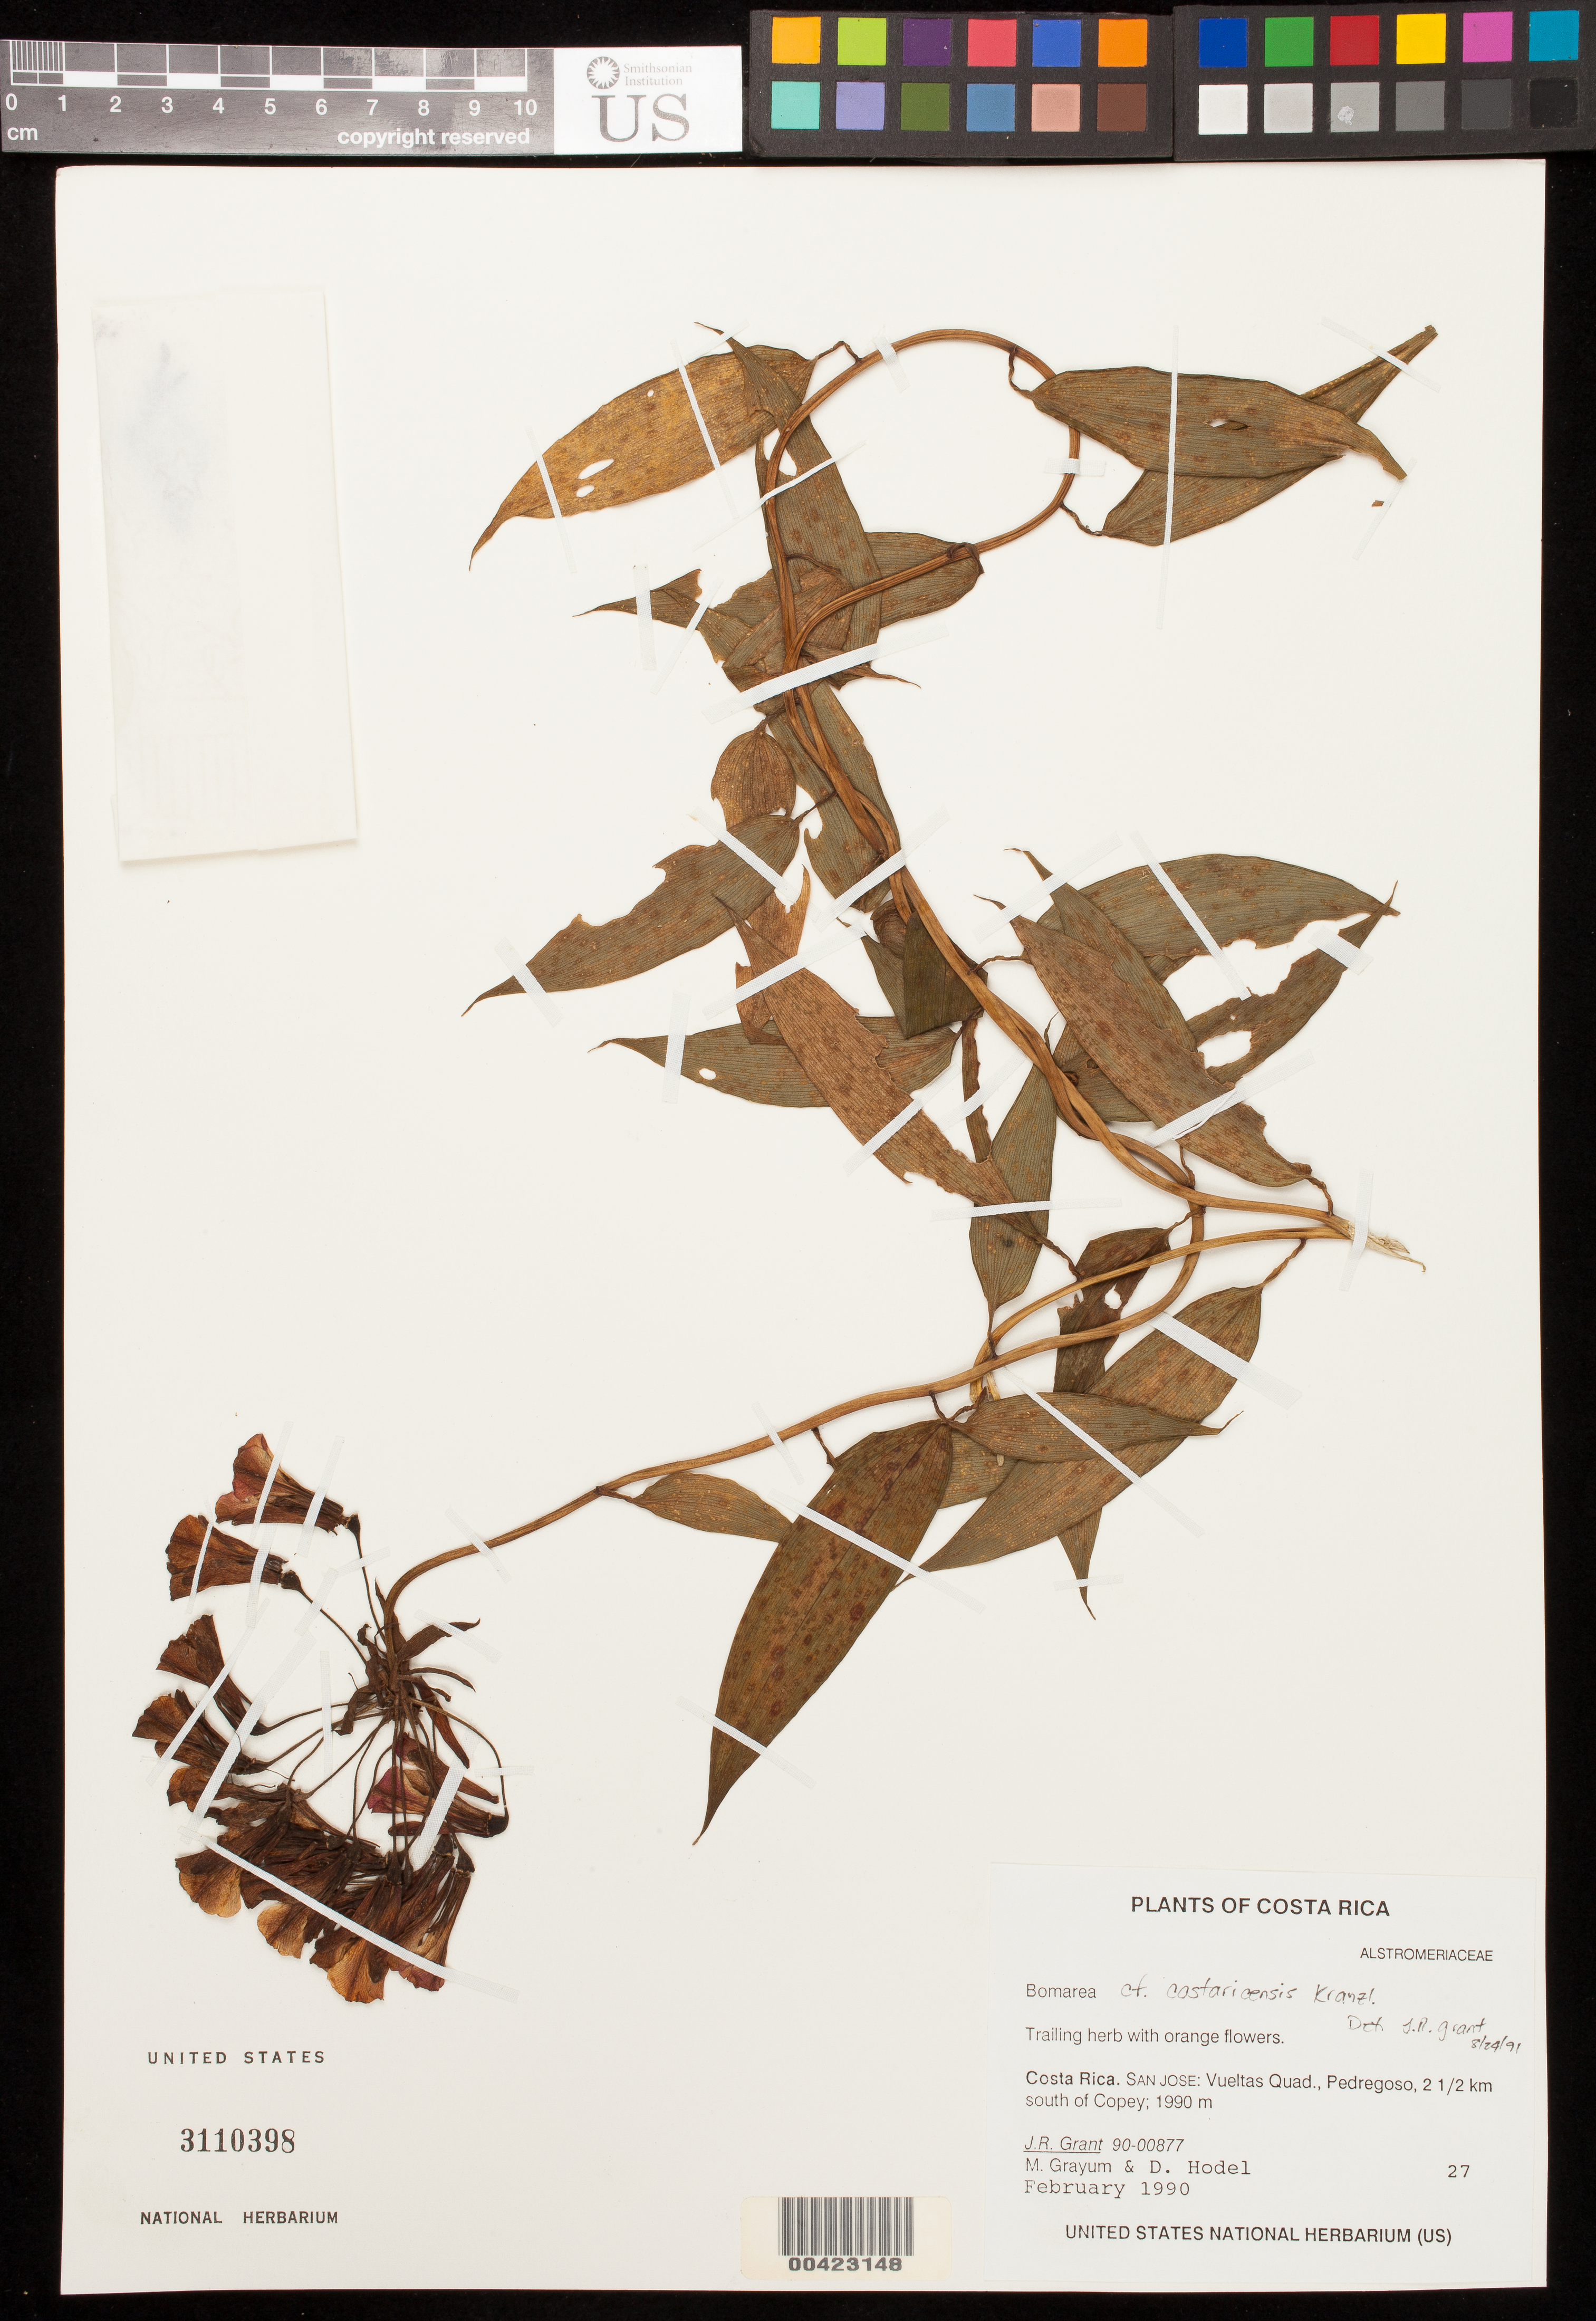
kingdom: Plantae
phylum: Tracheophyta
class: Liliopsida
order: Liliales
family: Alstroemeriaceae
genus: Bomarea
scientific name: Bomarea costaricensis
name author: Kraenzl.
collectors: J. R. Grant, M. H. Grayum & D. R. Hodel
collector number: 90-00877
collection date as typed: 27 Feb 1990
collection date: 1990-02-27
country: Costa Rica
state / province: San José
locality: Vueltas quad, pedregoso, s of copey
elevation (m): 1990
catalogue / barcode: US 3110398